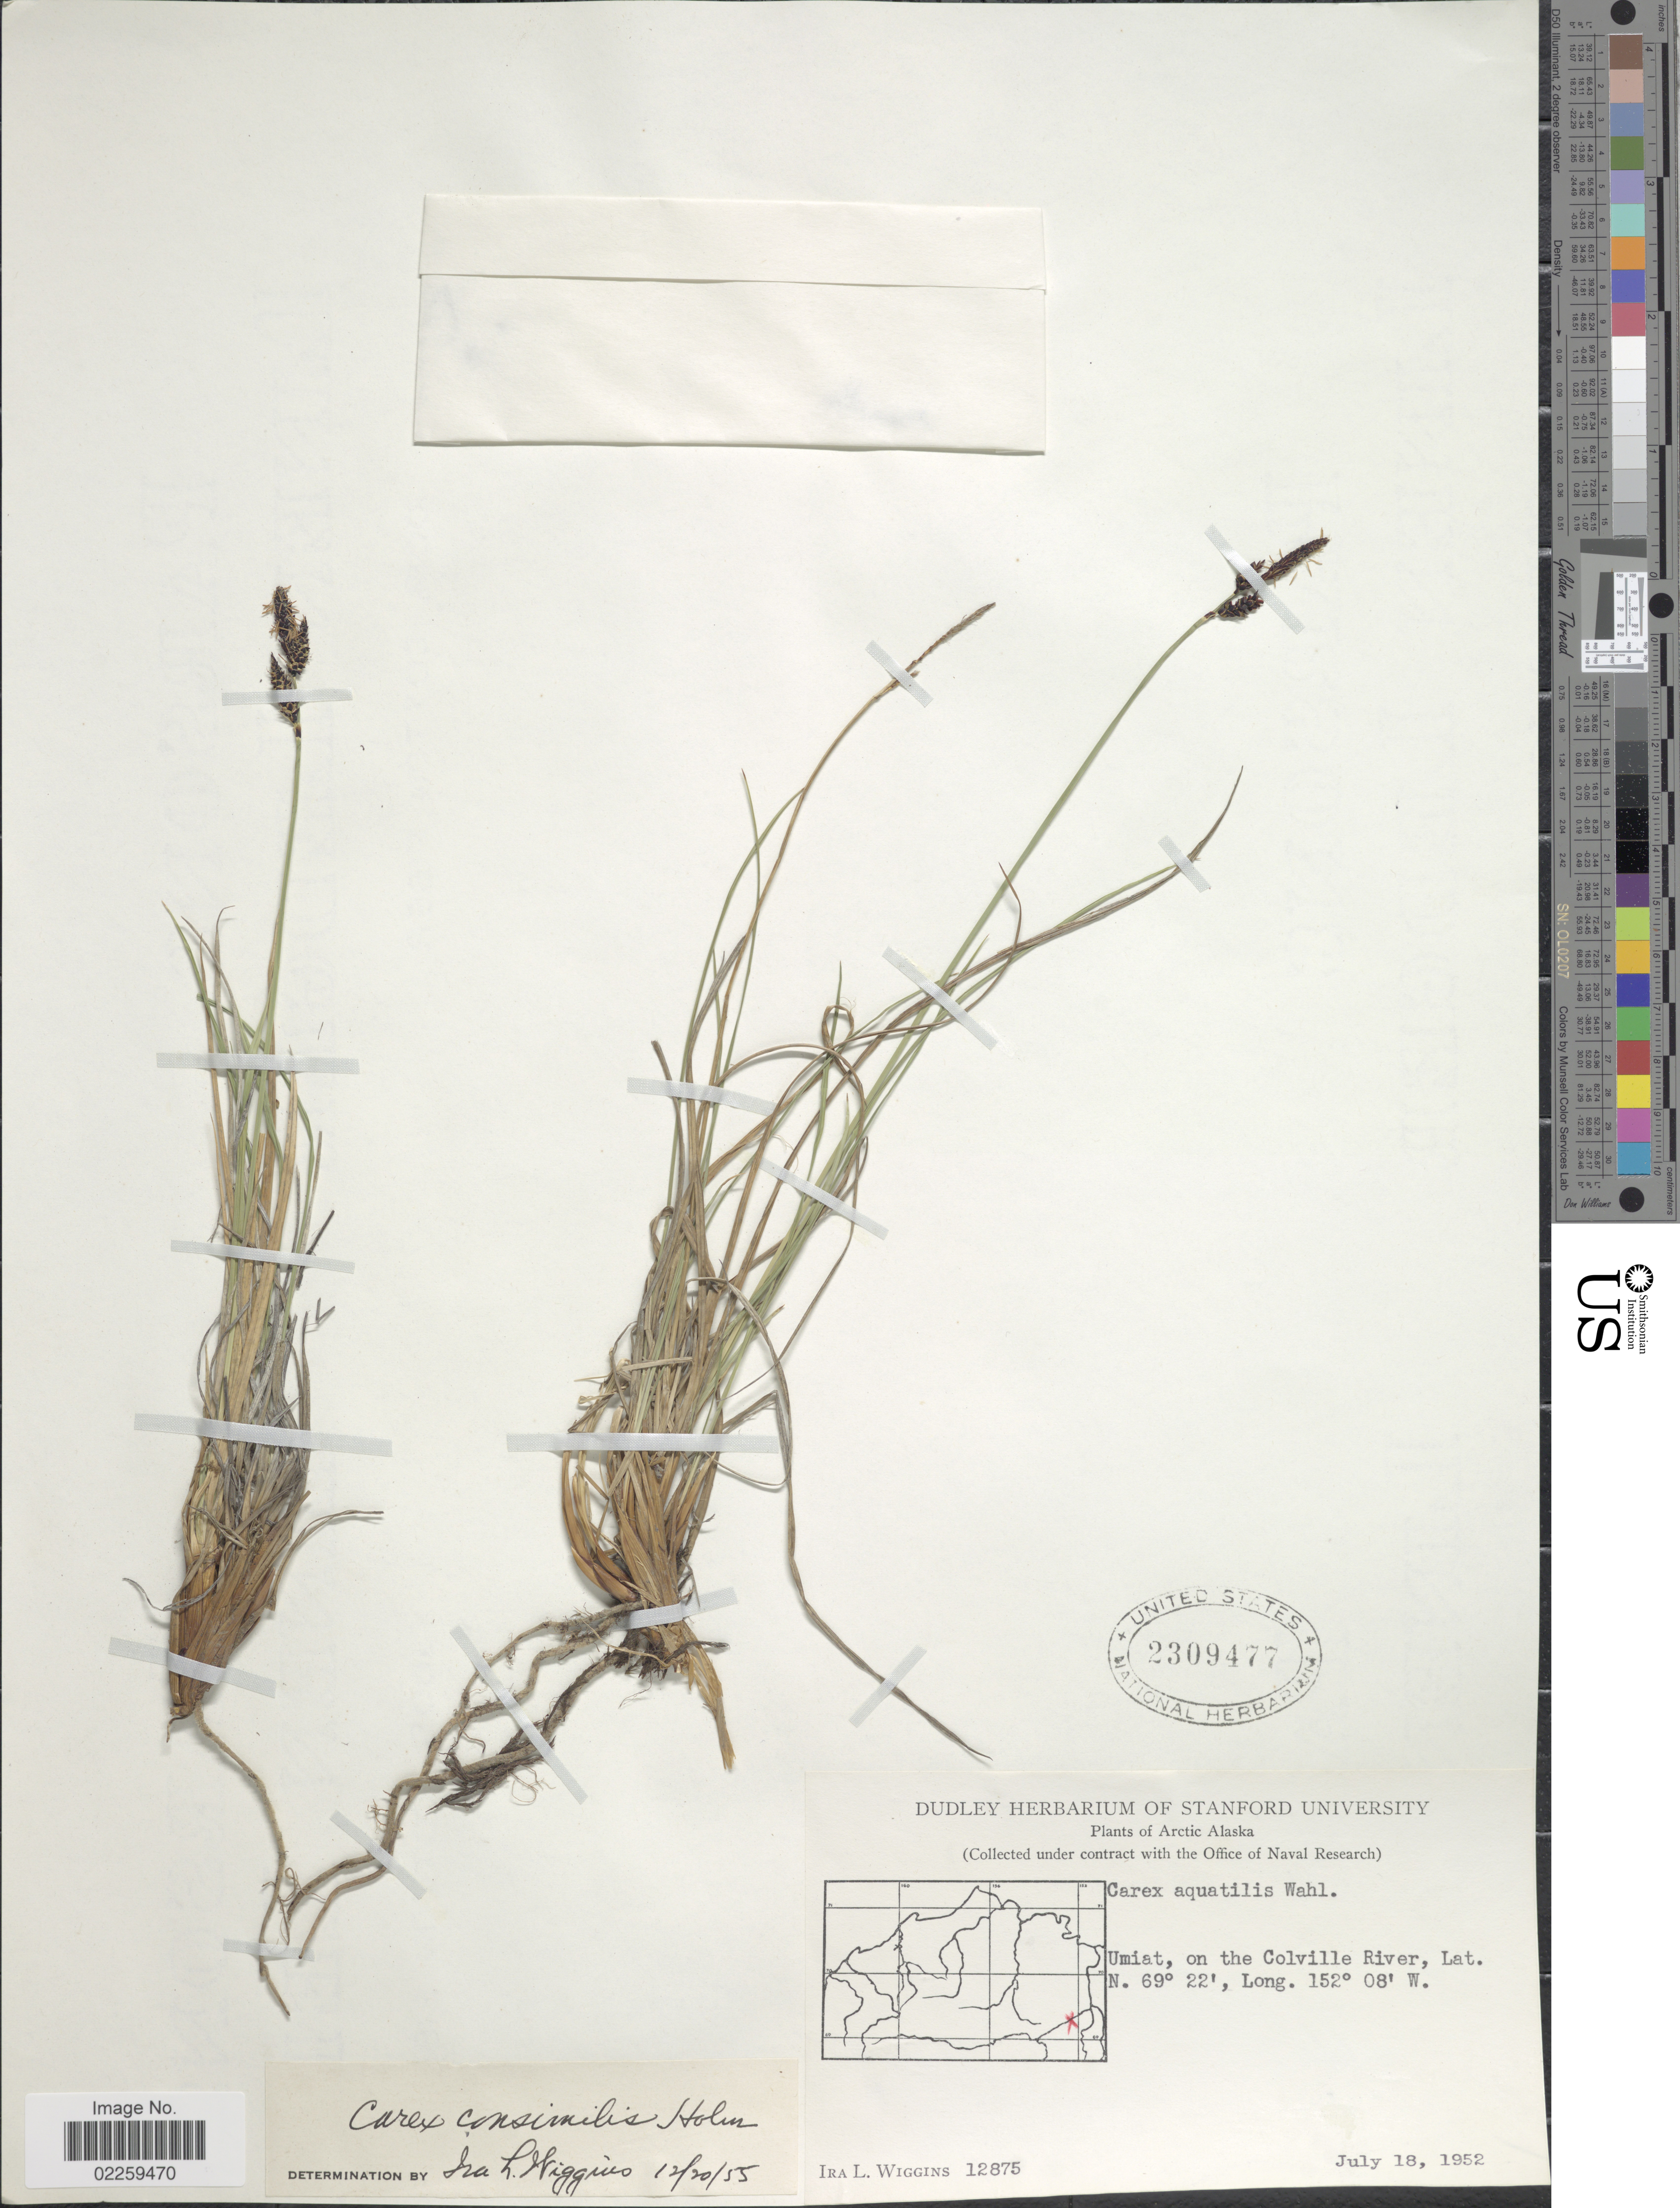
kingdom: Plantae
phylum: Tracheophyta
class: Liliopsida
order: Poales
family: Cyperaceae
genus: Carex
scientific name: Carex bigelowii subsp. lugens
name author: (Holm) T.V. Egorova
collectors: I. L. Wiggins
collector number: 12875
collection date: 1952-07-18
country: United States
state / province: Alaska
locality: Arctic Alaska, Umiat, on the Colville River.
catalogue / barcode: US 2309477